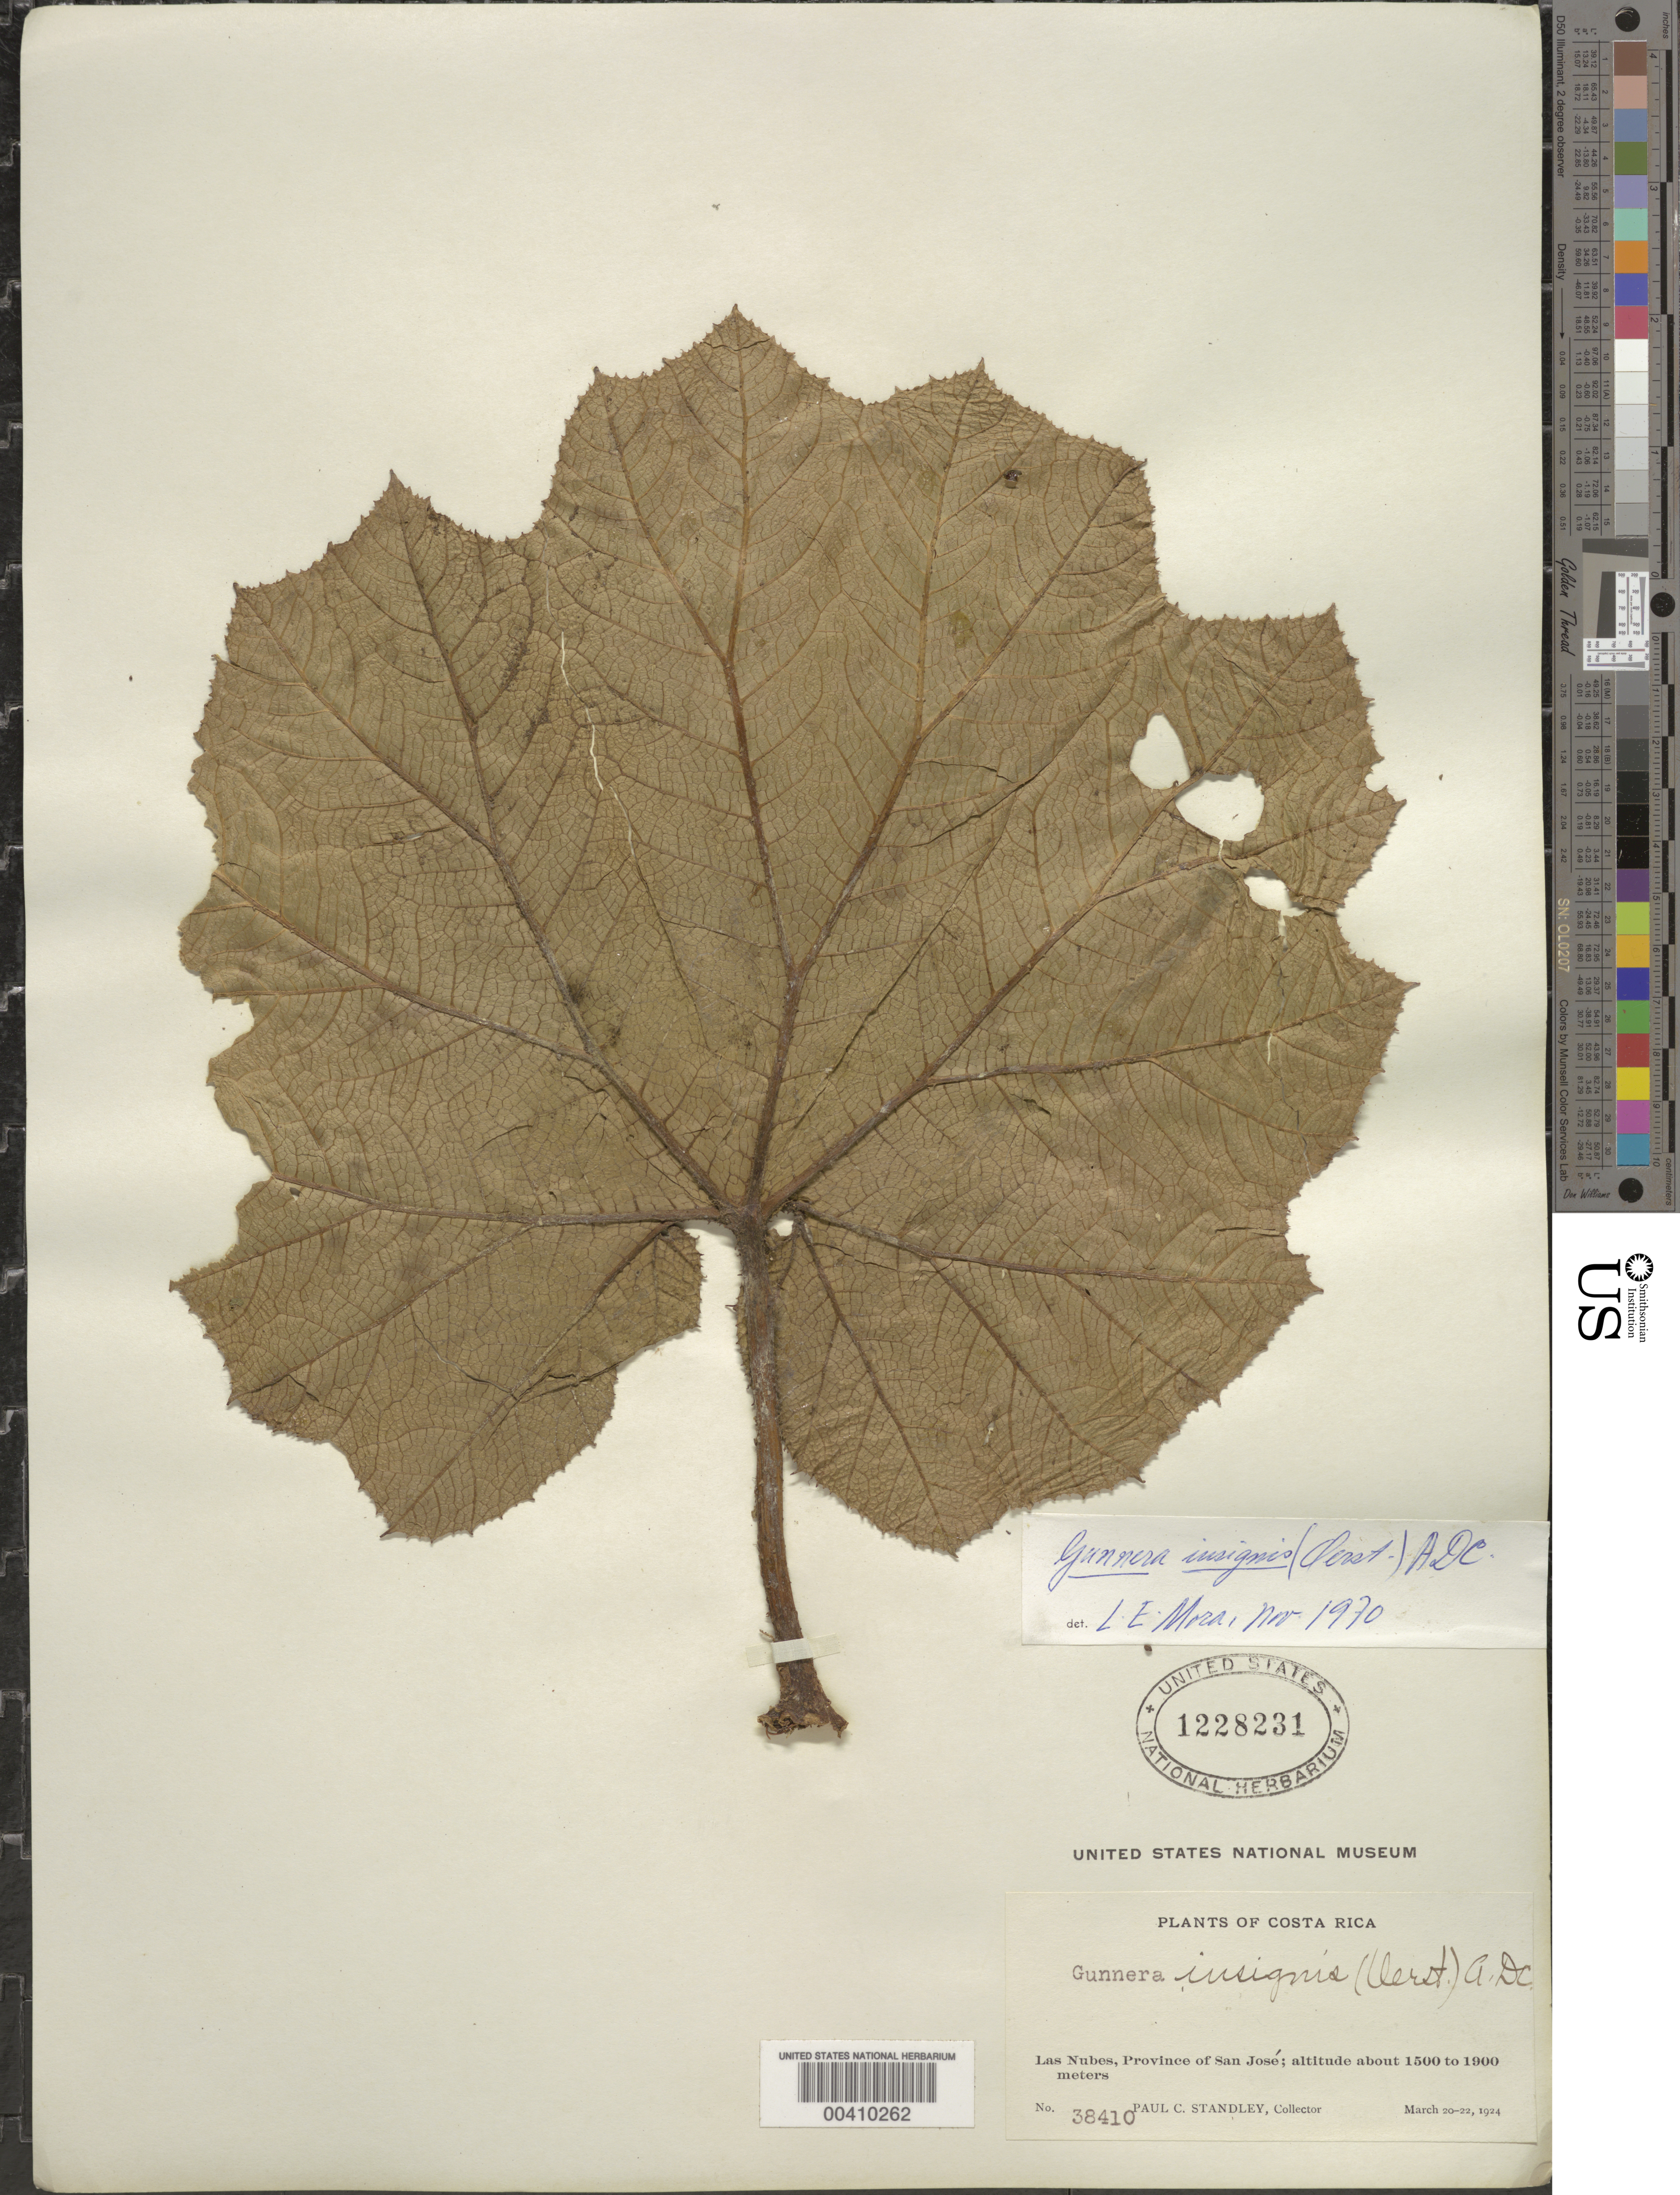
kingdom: Plantae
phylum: Tracheophyta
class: Magnoliopsida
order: Gunnerales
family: Gunneraceae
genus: Gunnera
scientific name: Gunnera insignis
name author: (Oerst.) A. DC.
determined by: Mora-Osejo, L. E.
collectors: P. C. Standley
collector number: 38410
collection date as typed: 20 Mar 1924 to 22 Mar 1924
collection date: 1924-03-20/1924-03-22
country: Costa Rica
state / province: San José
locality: Las Nubes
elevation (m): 1500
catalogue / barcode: US 1228231